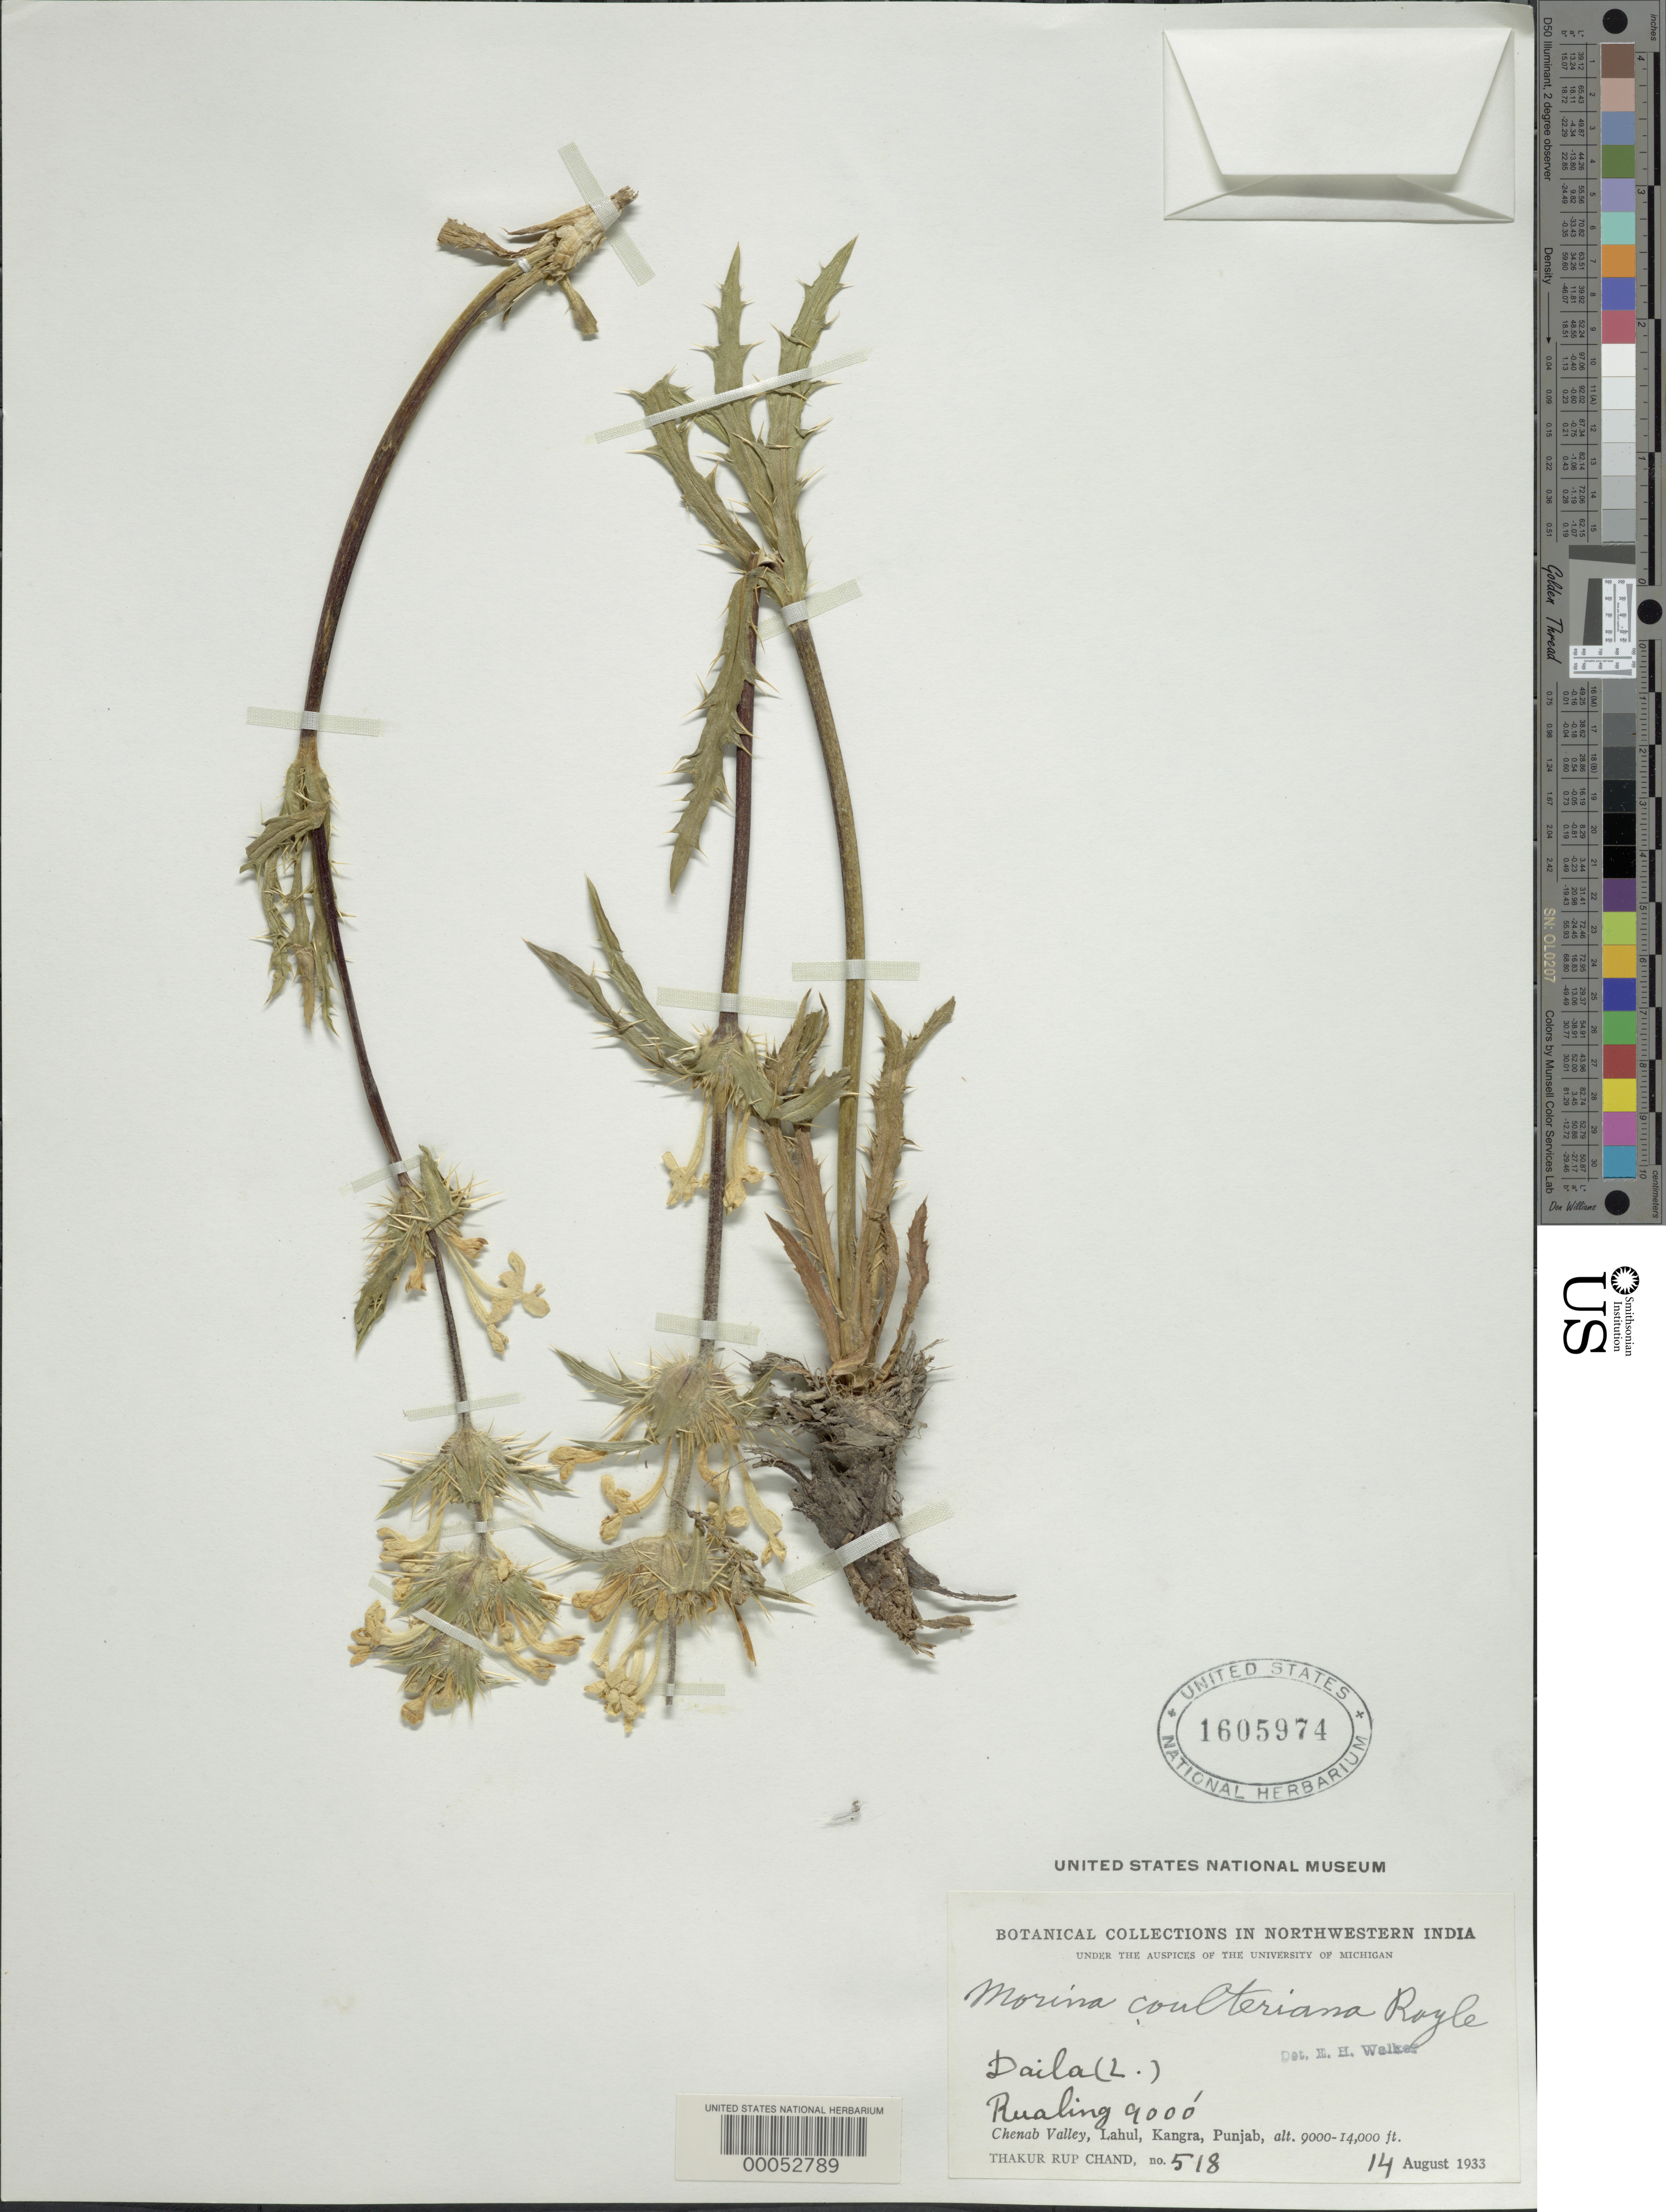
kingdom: Plantae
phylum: Tracheophyta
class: Magnoliopsida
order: Dipsacales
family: Caprifoliaceae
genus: Morina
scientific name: Morina coulteriana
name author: Royle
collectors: T. R. Chand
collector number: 518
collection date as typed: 14 Aug 1933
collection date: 1933-08-14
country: India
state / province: Himachal Pradesh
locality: Chenab valley, Lahul, Kangra, Punjab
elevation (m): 2743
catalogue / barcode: US 1605974